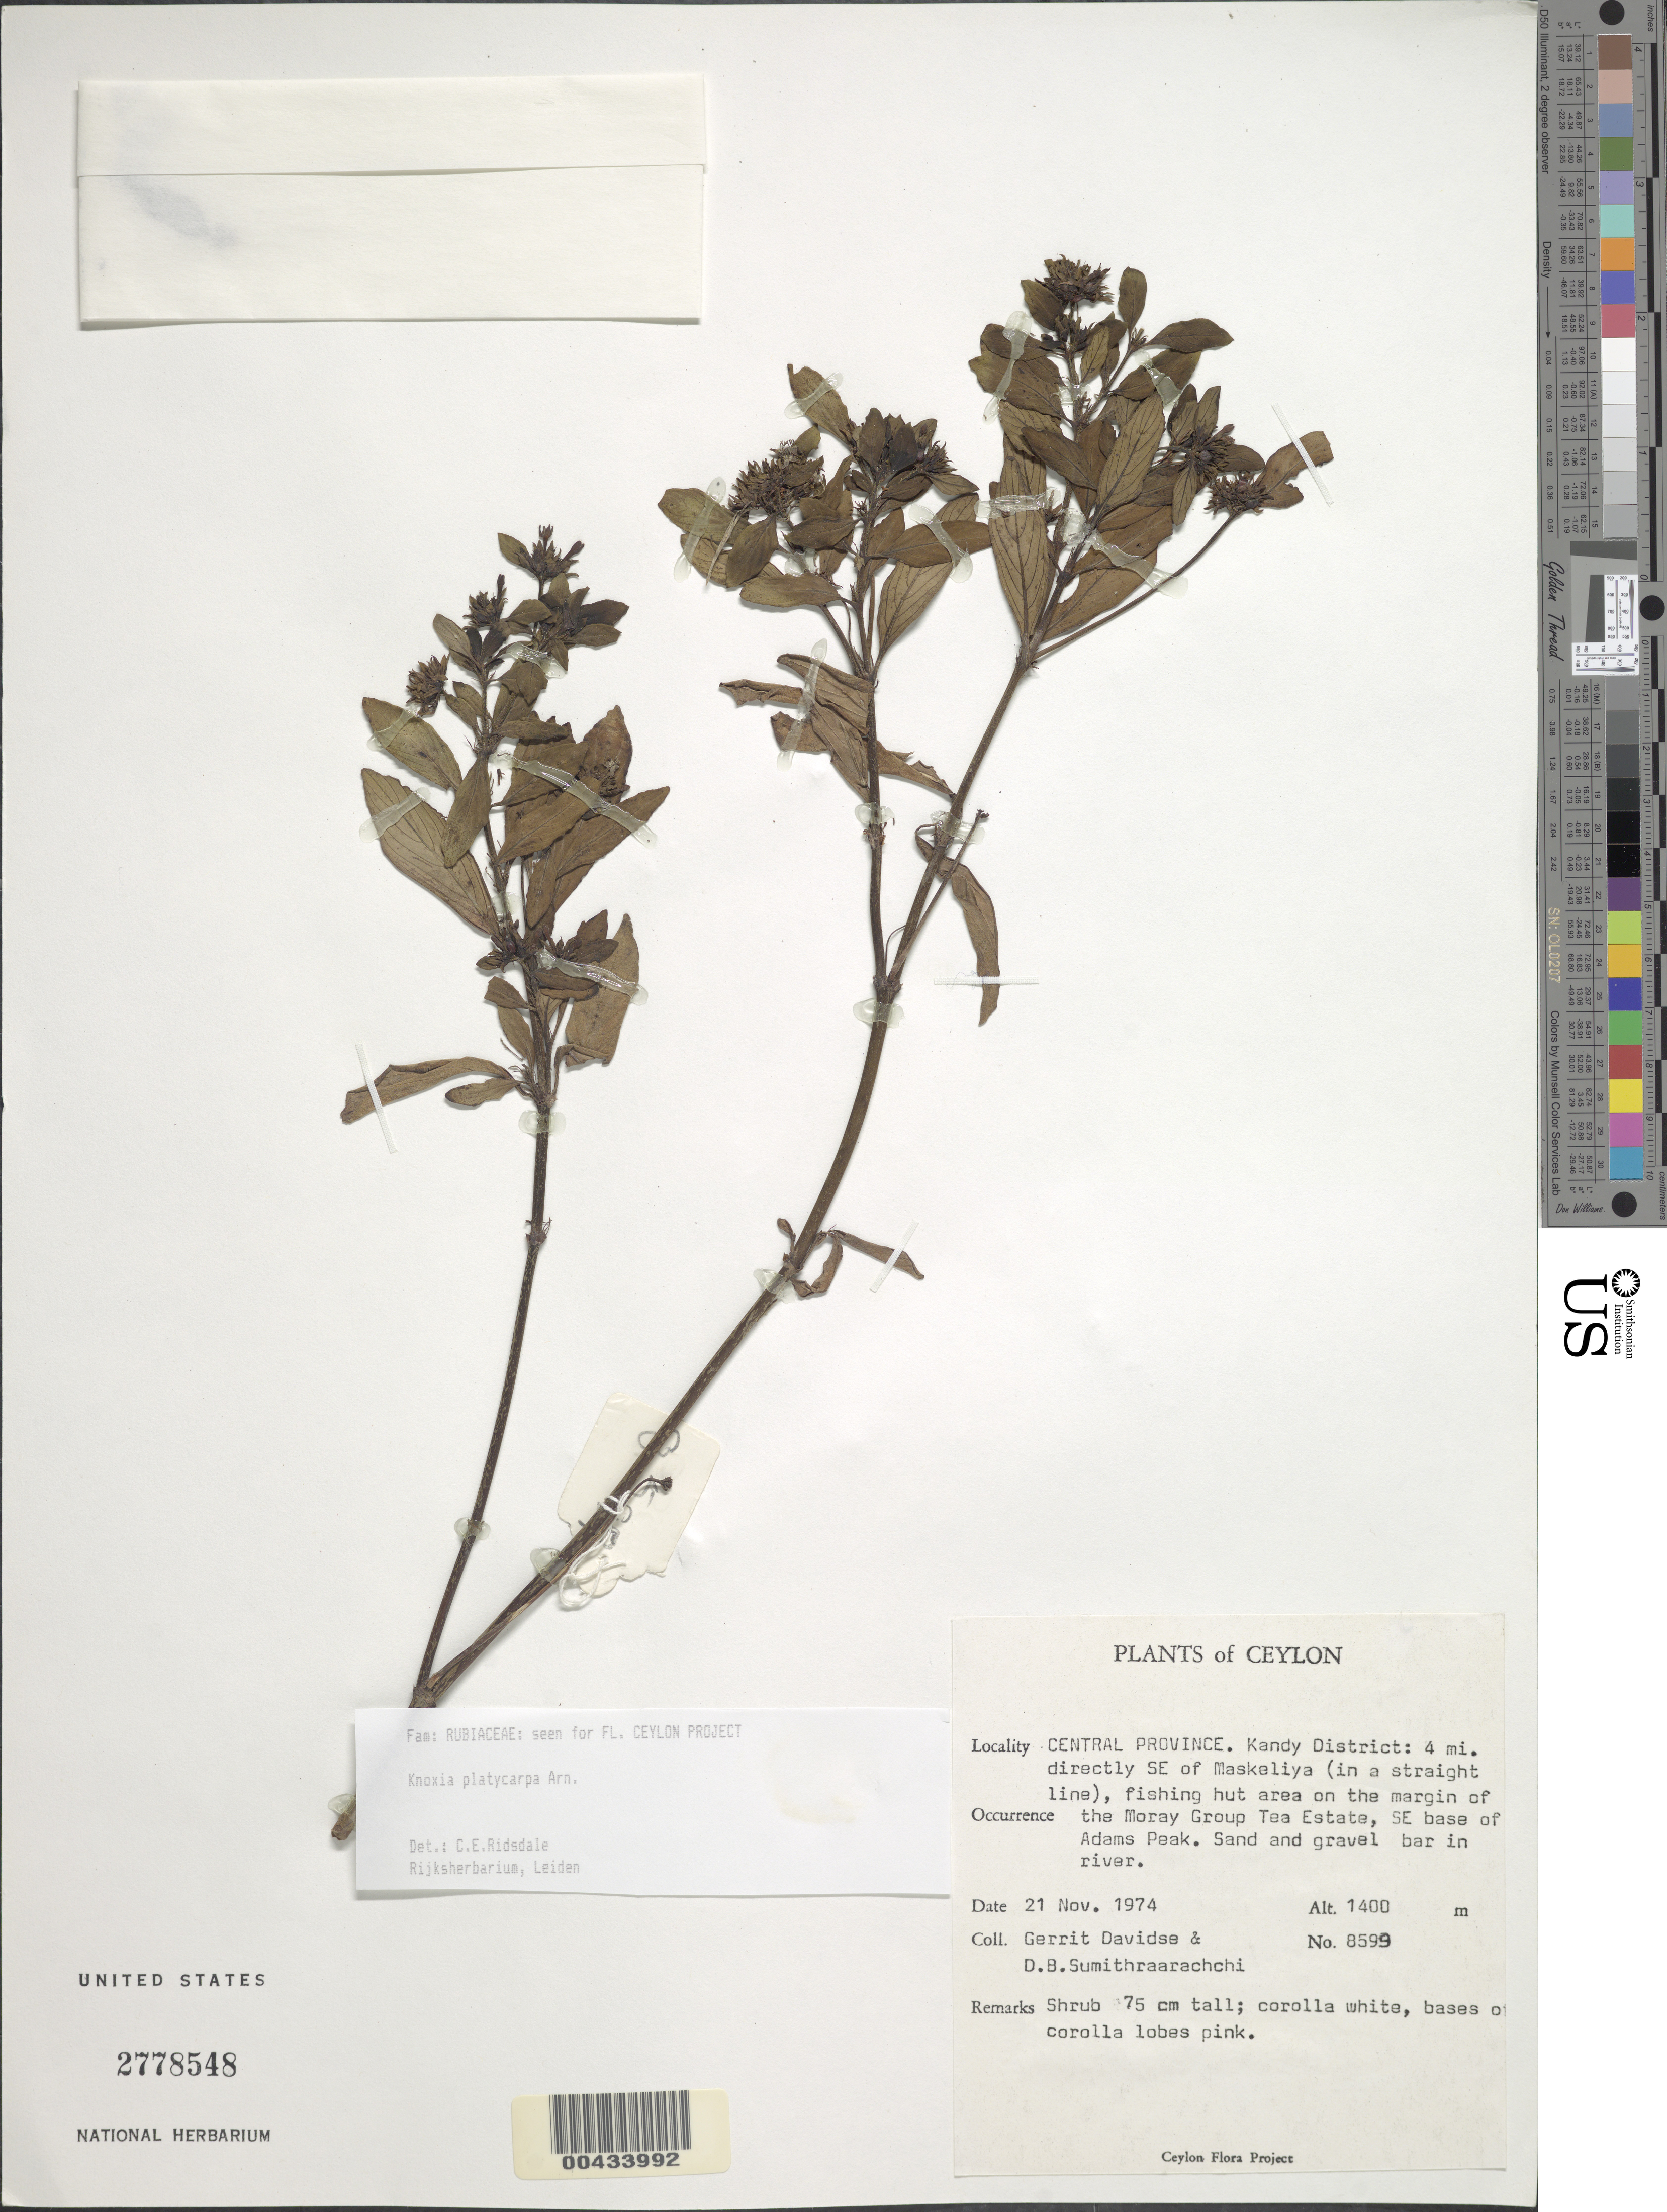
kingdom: Plantae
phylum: Tracheophyta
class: Magnoliopsida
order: Gentianales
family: Rubiaceae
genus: Knoxia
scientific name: Knoxia platycarpa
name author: Arn.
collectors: G. Davidse & D. B. Sumithraarachchi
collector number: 8599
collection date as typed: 21 Nov 1974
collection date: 1974-11-21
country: Sri Lanka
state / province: Central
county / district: Kandy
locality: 4 mi directly SE of Maskeliya, margin of the Moray Group Tea Estate, SE base of Adam's Peak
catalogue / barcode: US 2778548